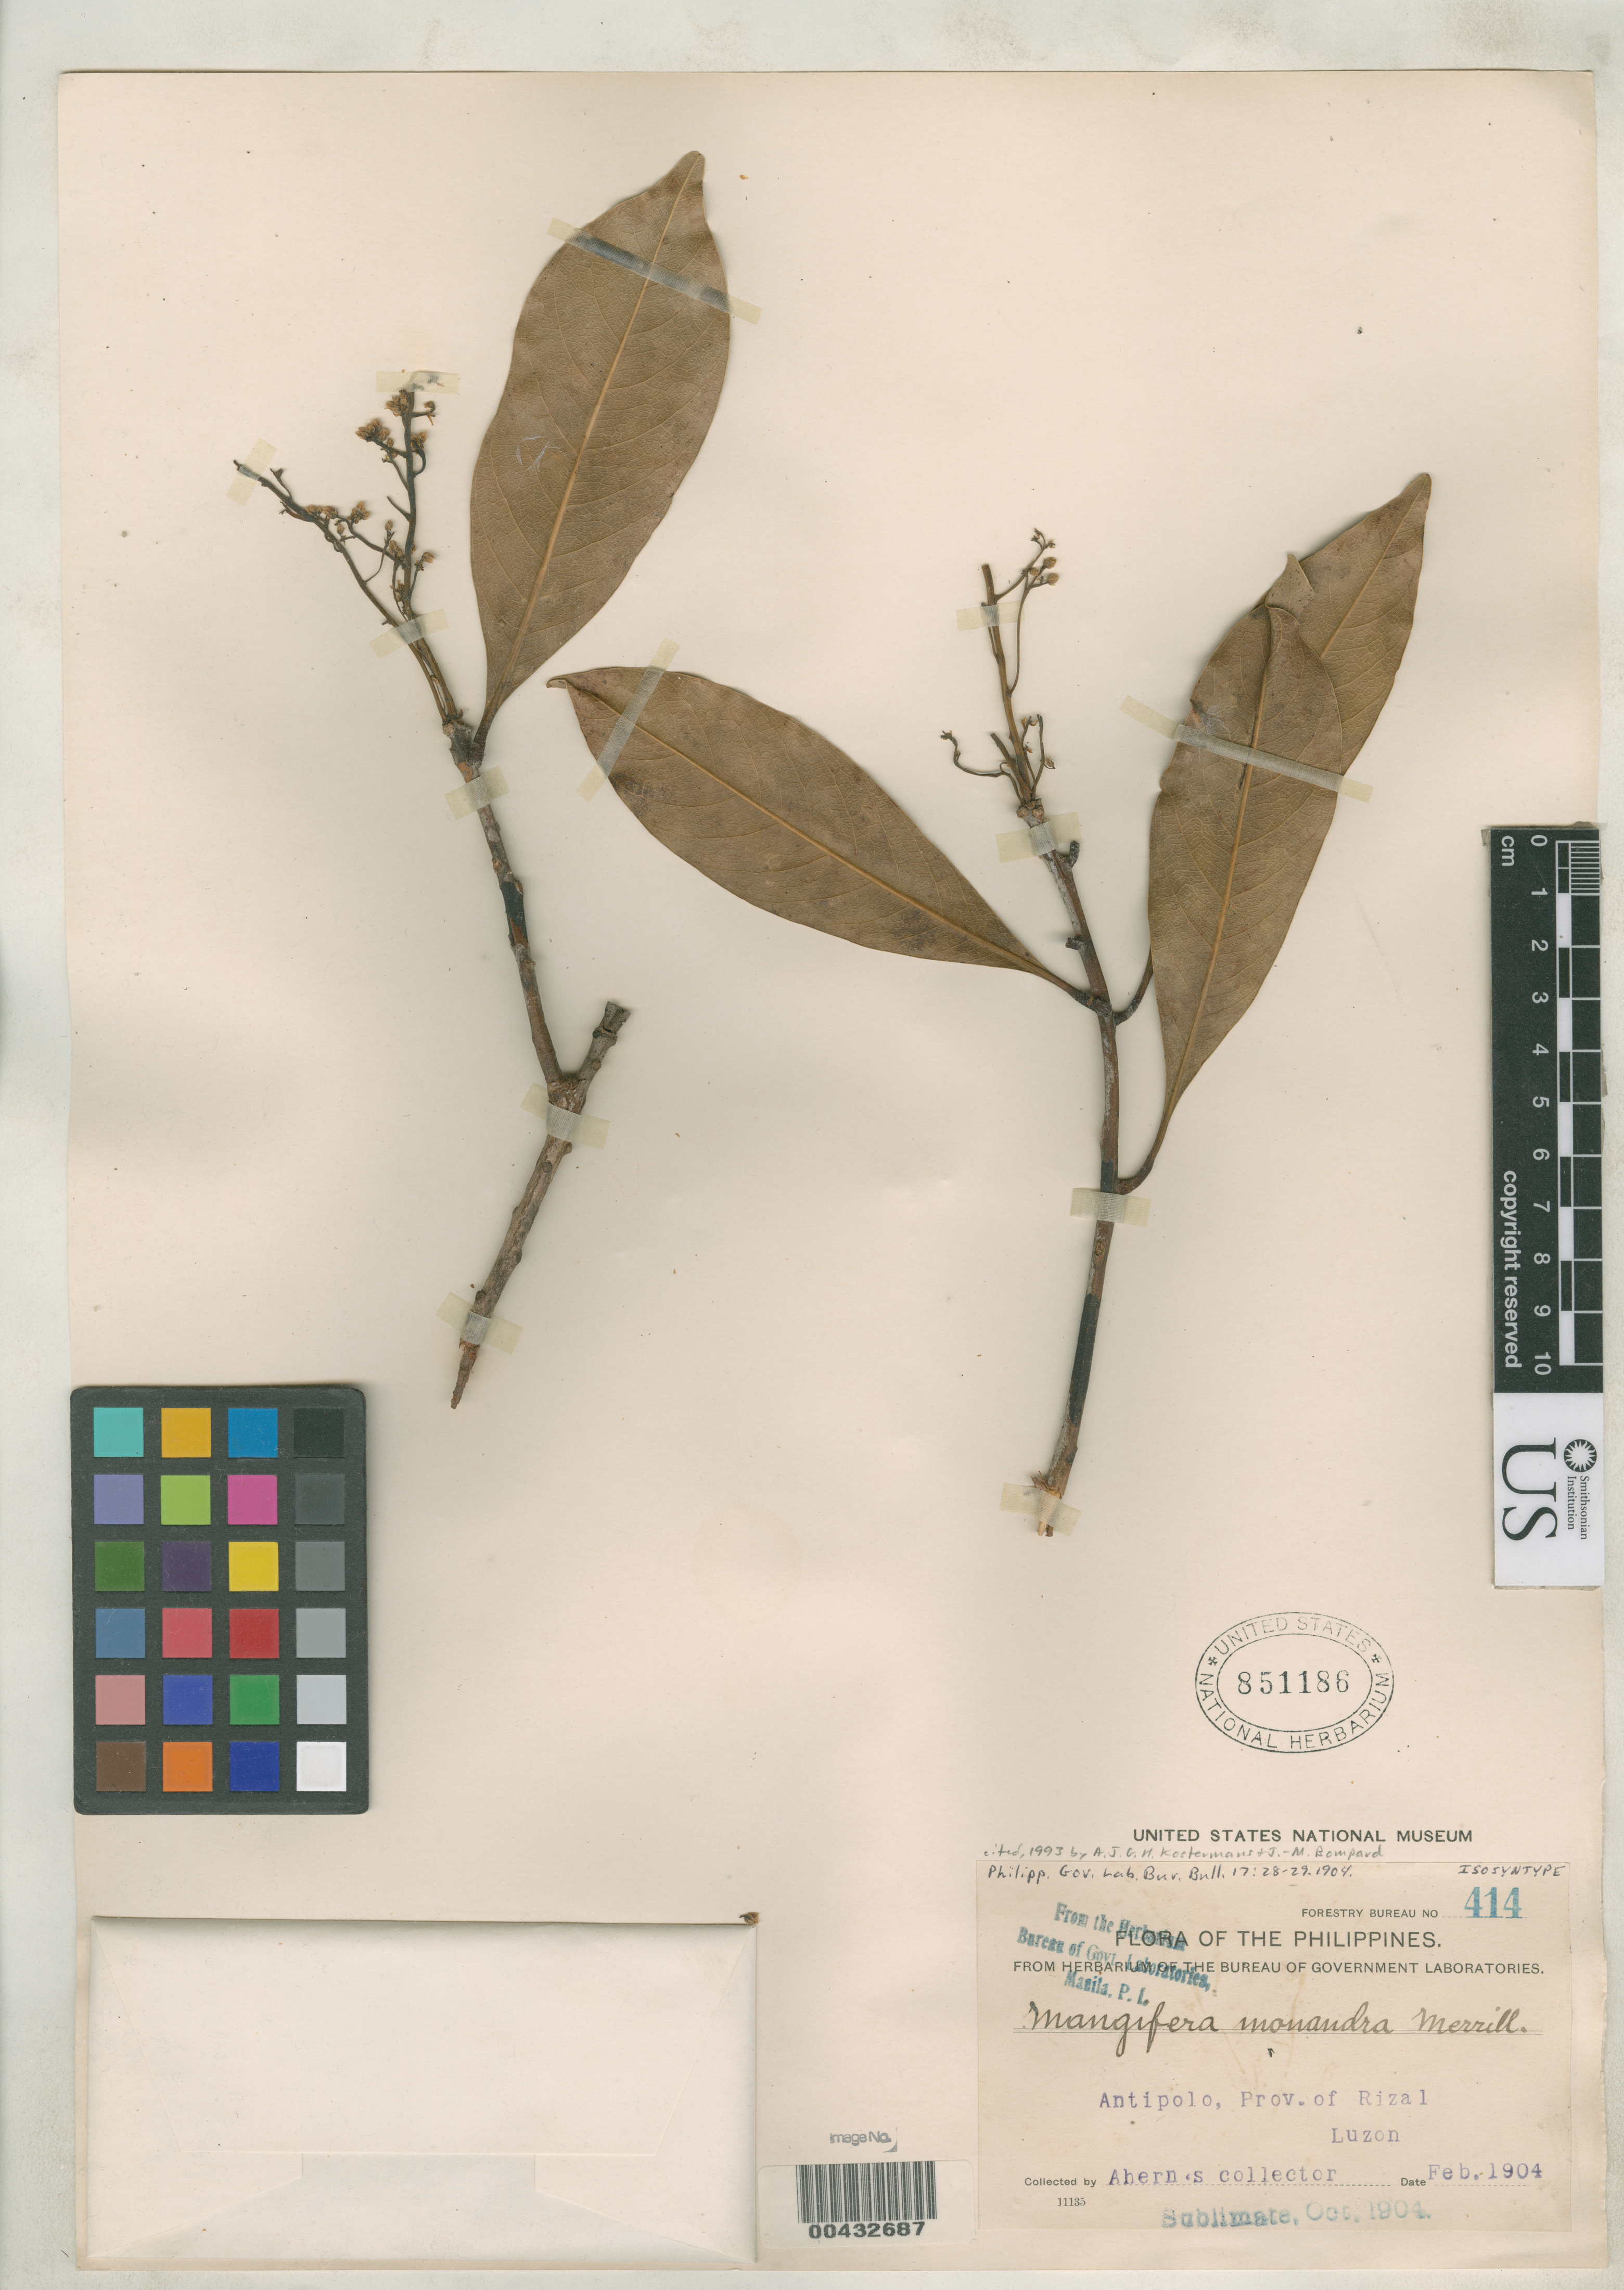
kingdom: Plantae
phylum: Tracheophyta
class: Magnoliopsida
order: Sapindales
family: Anacardiaceae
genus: Mangifera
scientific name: Mangifera monandra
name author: Merr.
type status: Isosyntype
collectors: Ahern's collector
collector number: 414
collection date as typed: Feb 1904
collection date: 1904-02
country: Philippines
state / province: Calabarzon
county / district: Rizal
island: Luzon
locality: Antipolo.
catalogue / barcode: US 851186